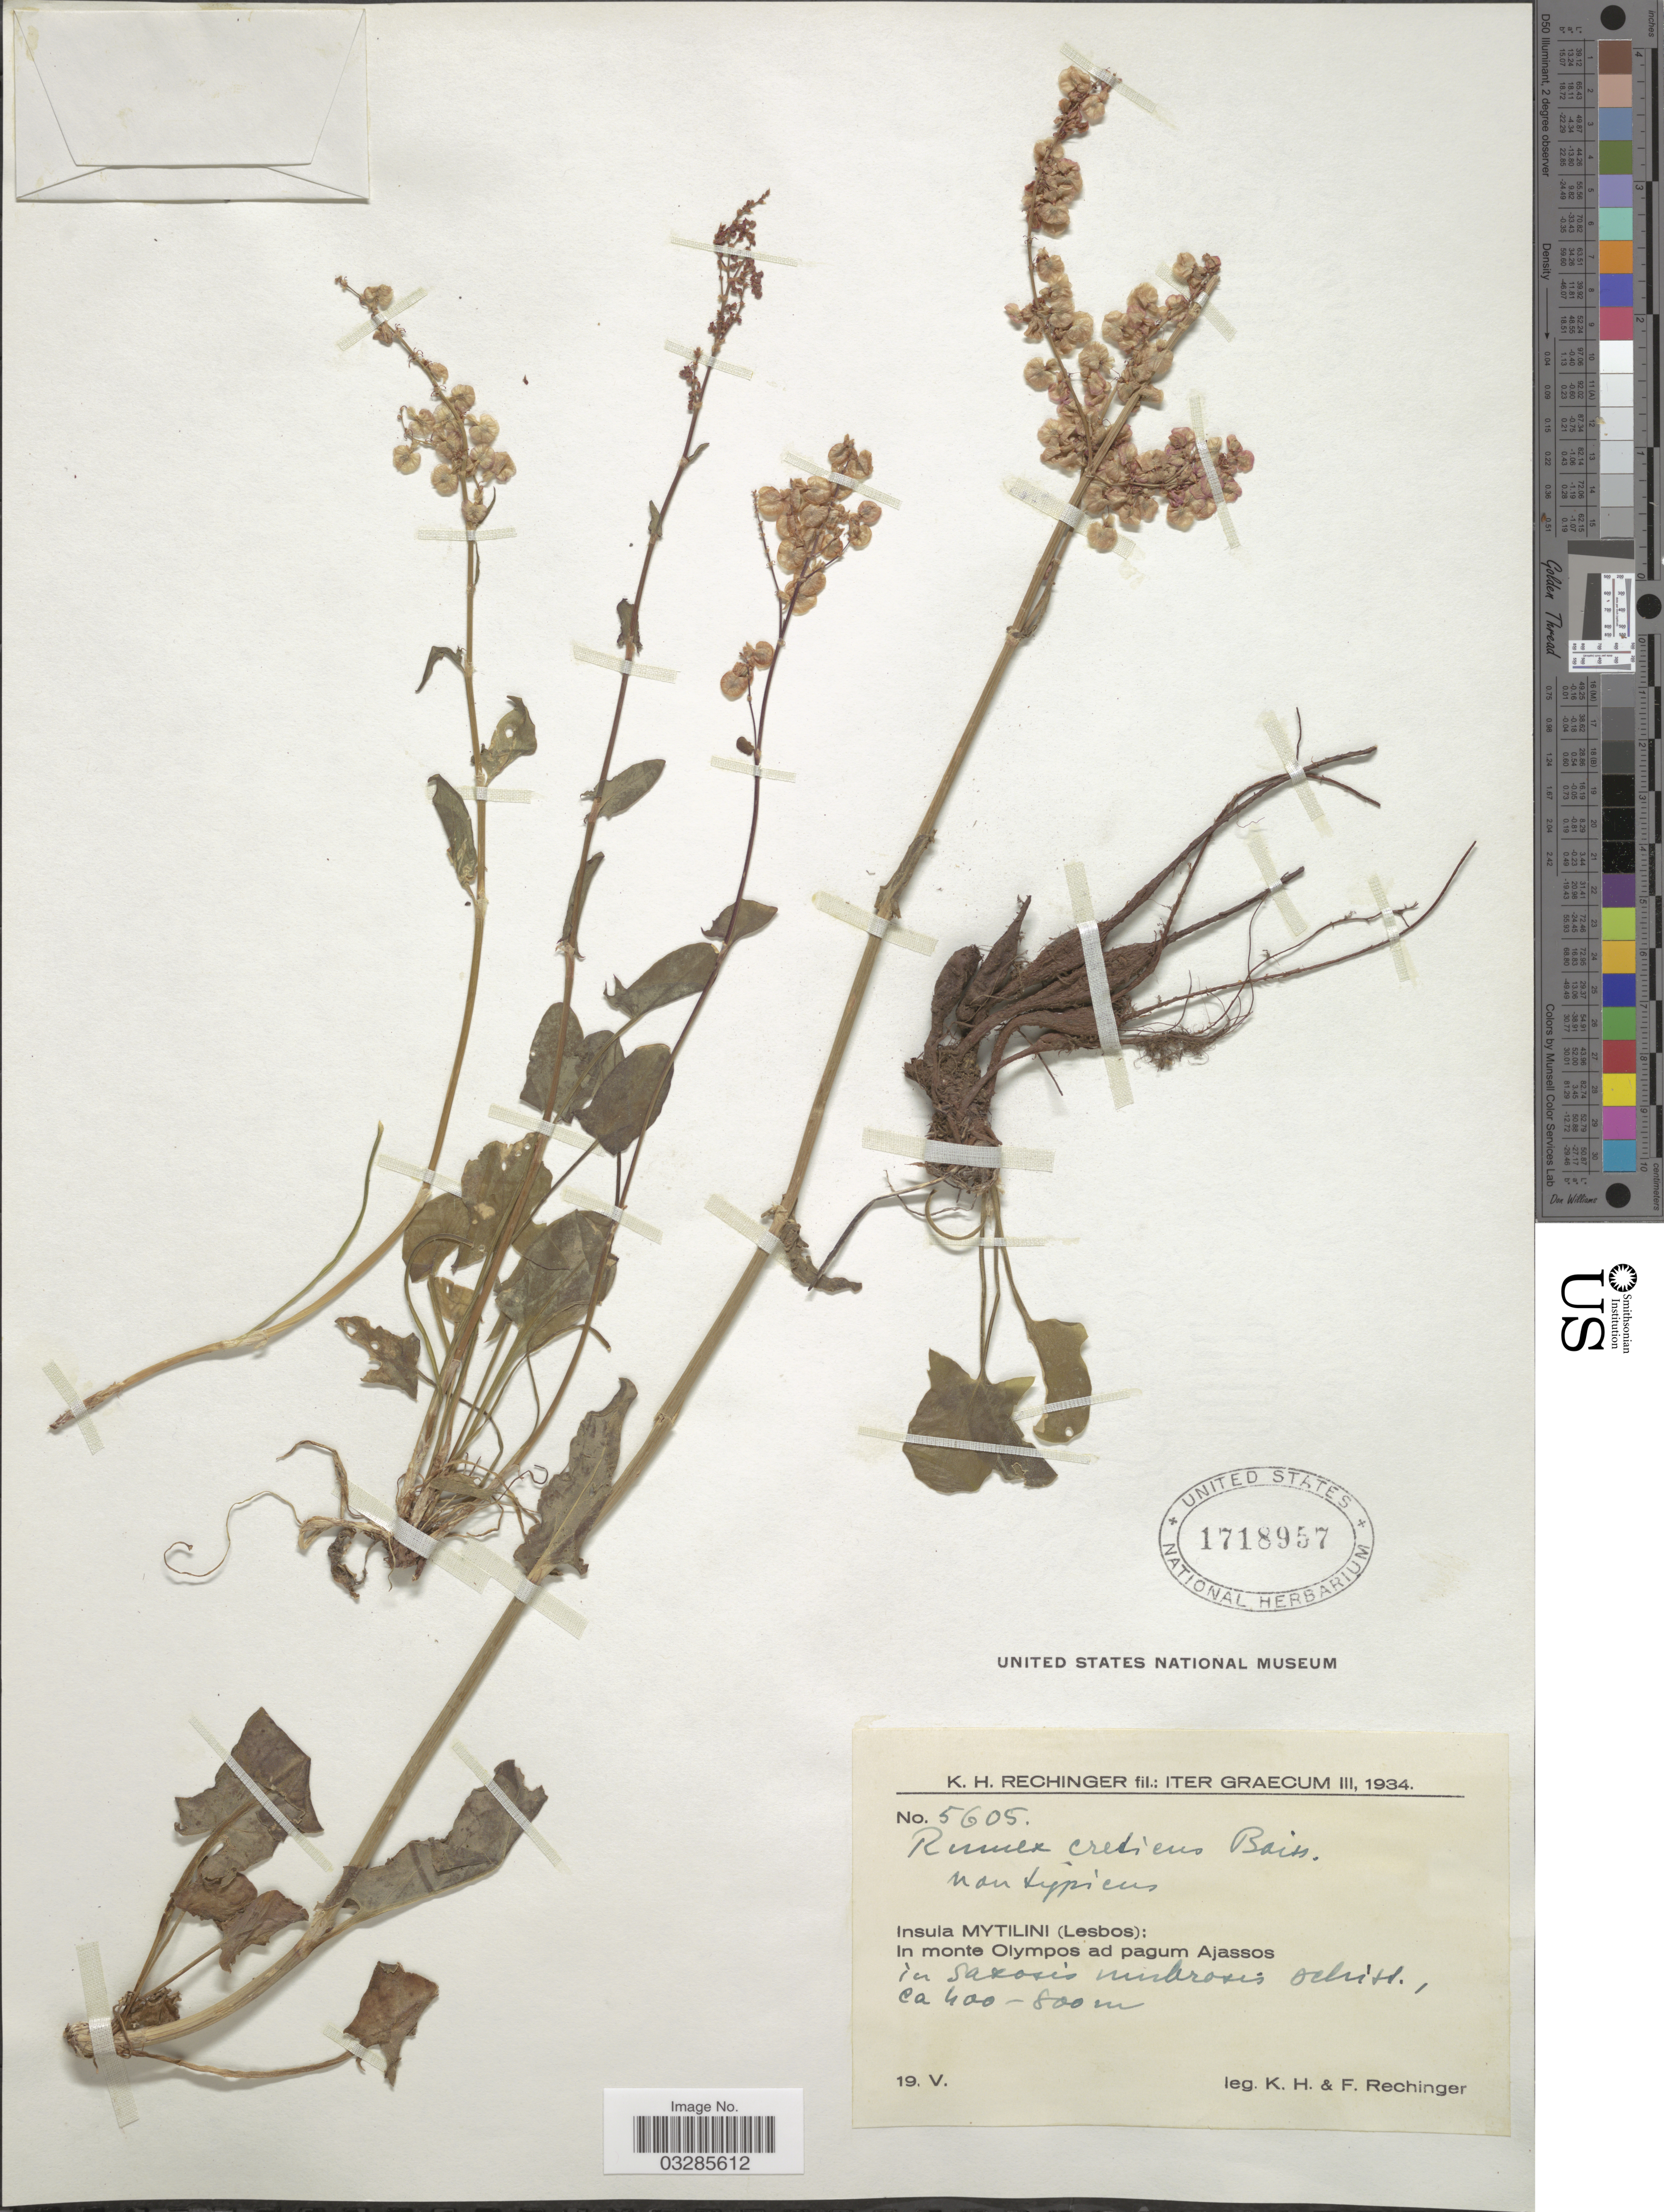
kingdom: Plantae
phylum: Tracheophyta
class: Magnoliopsida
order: Caryophyllales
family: Polygonaceae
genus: Rumex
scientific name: Rumex creticus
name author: Campd.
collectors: K. H. Rechinger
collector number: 5605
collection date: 1934-05-19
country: Greece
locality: Iter Graecum. Insula Mytilini (Lesbos): In monte Olympos ad pagum Ajassos.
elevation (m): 400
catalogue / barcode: US 1718957